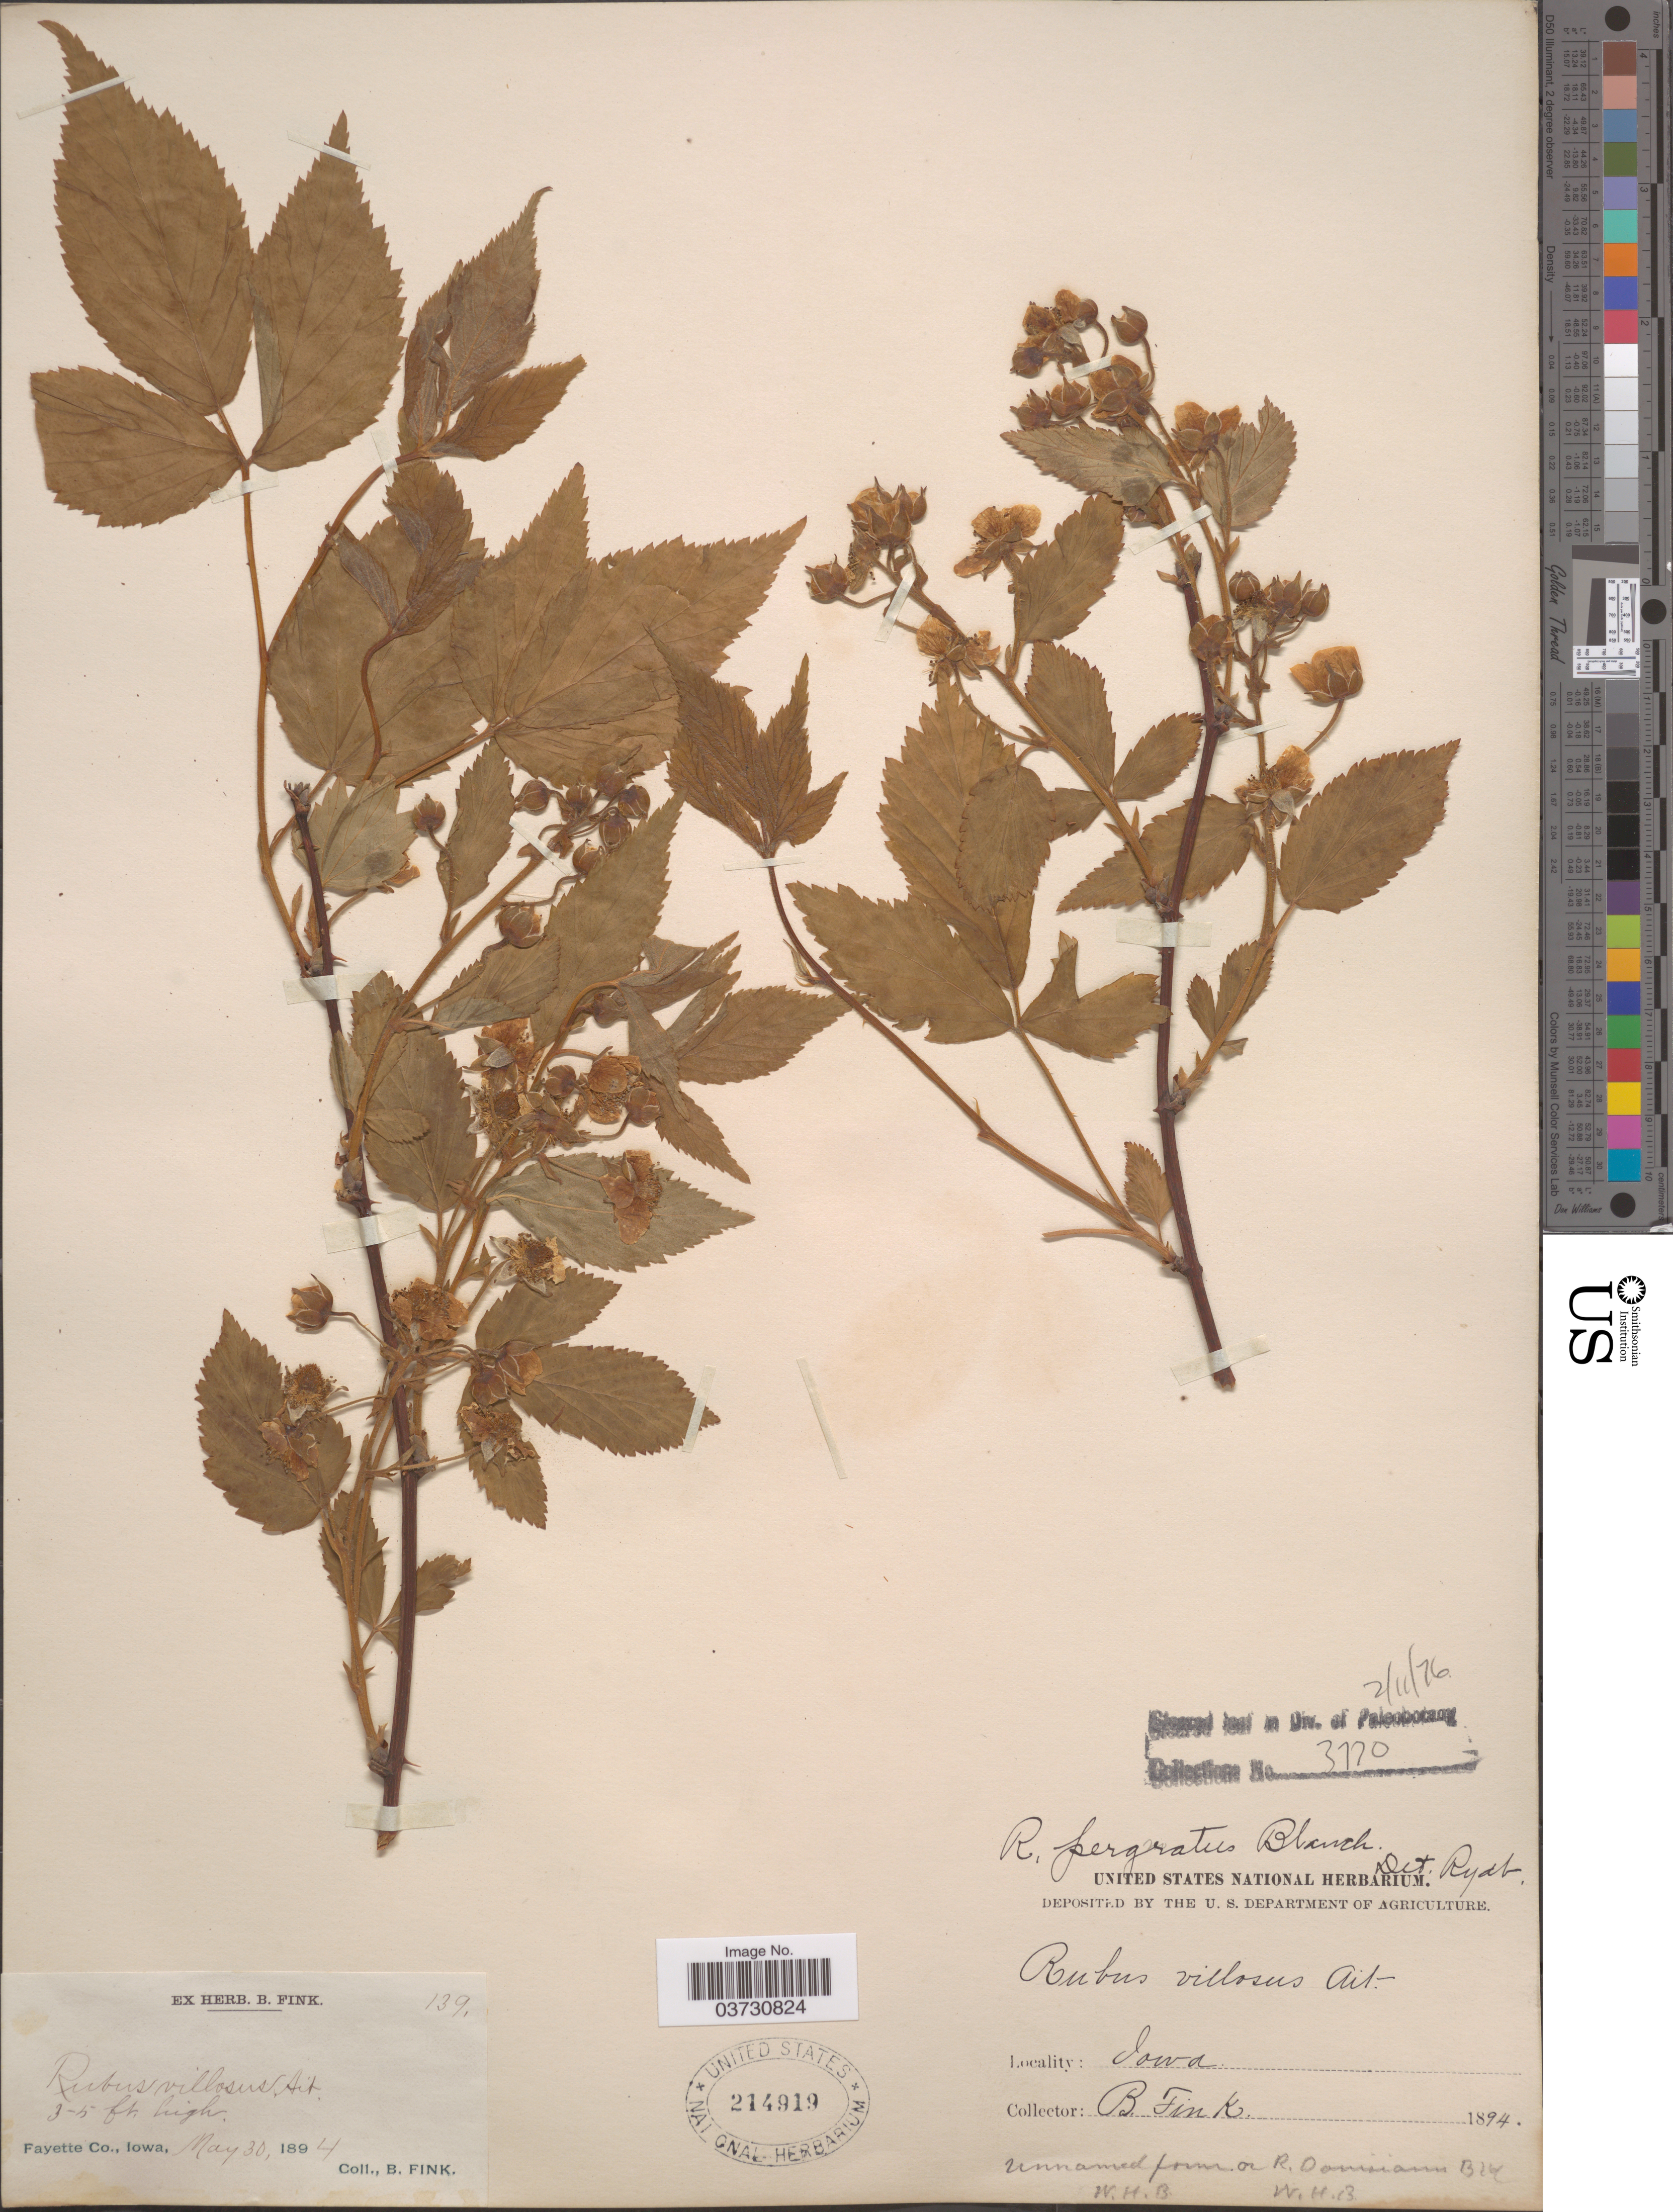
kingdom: Plantae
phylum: Tracheophyta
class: Magnoliopsida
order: Rosales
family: Rosaceae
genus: Rubus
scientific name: Rubus pergratus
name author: Blanch.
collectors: B. Fink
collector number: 139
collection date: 1894-05-30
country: United States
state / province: Iowa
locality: Fayette Co.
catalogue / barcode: US 214919